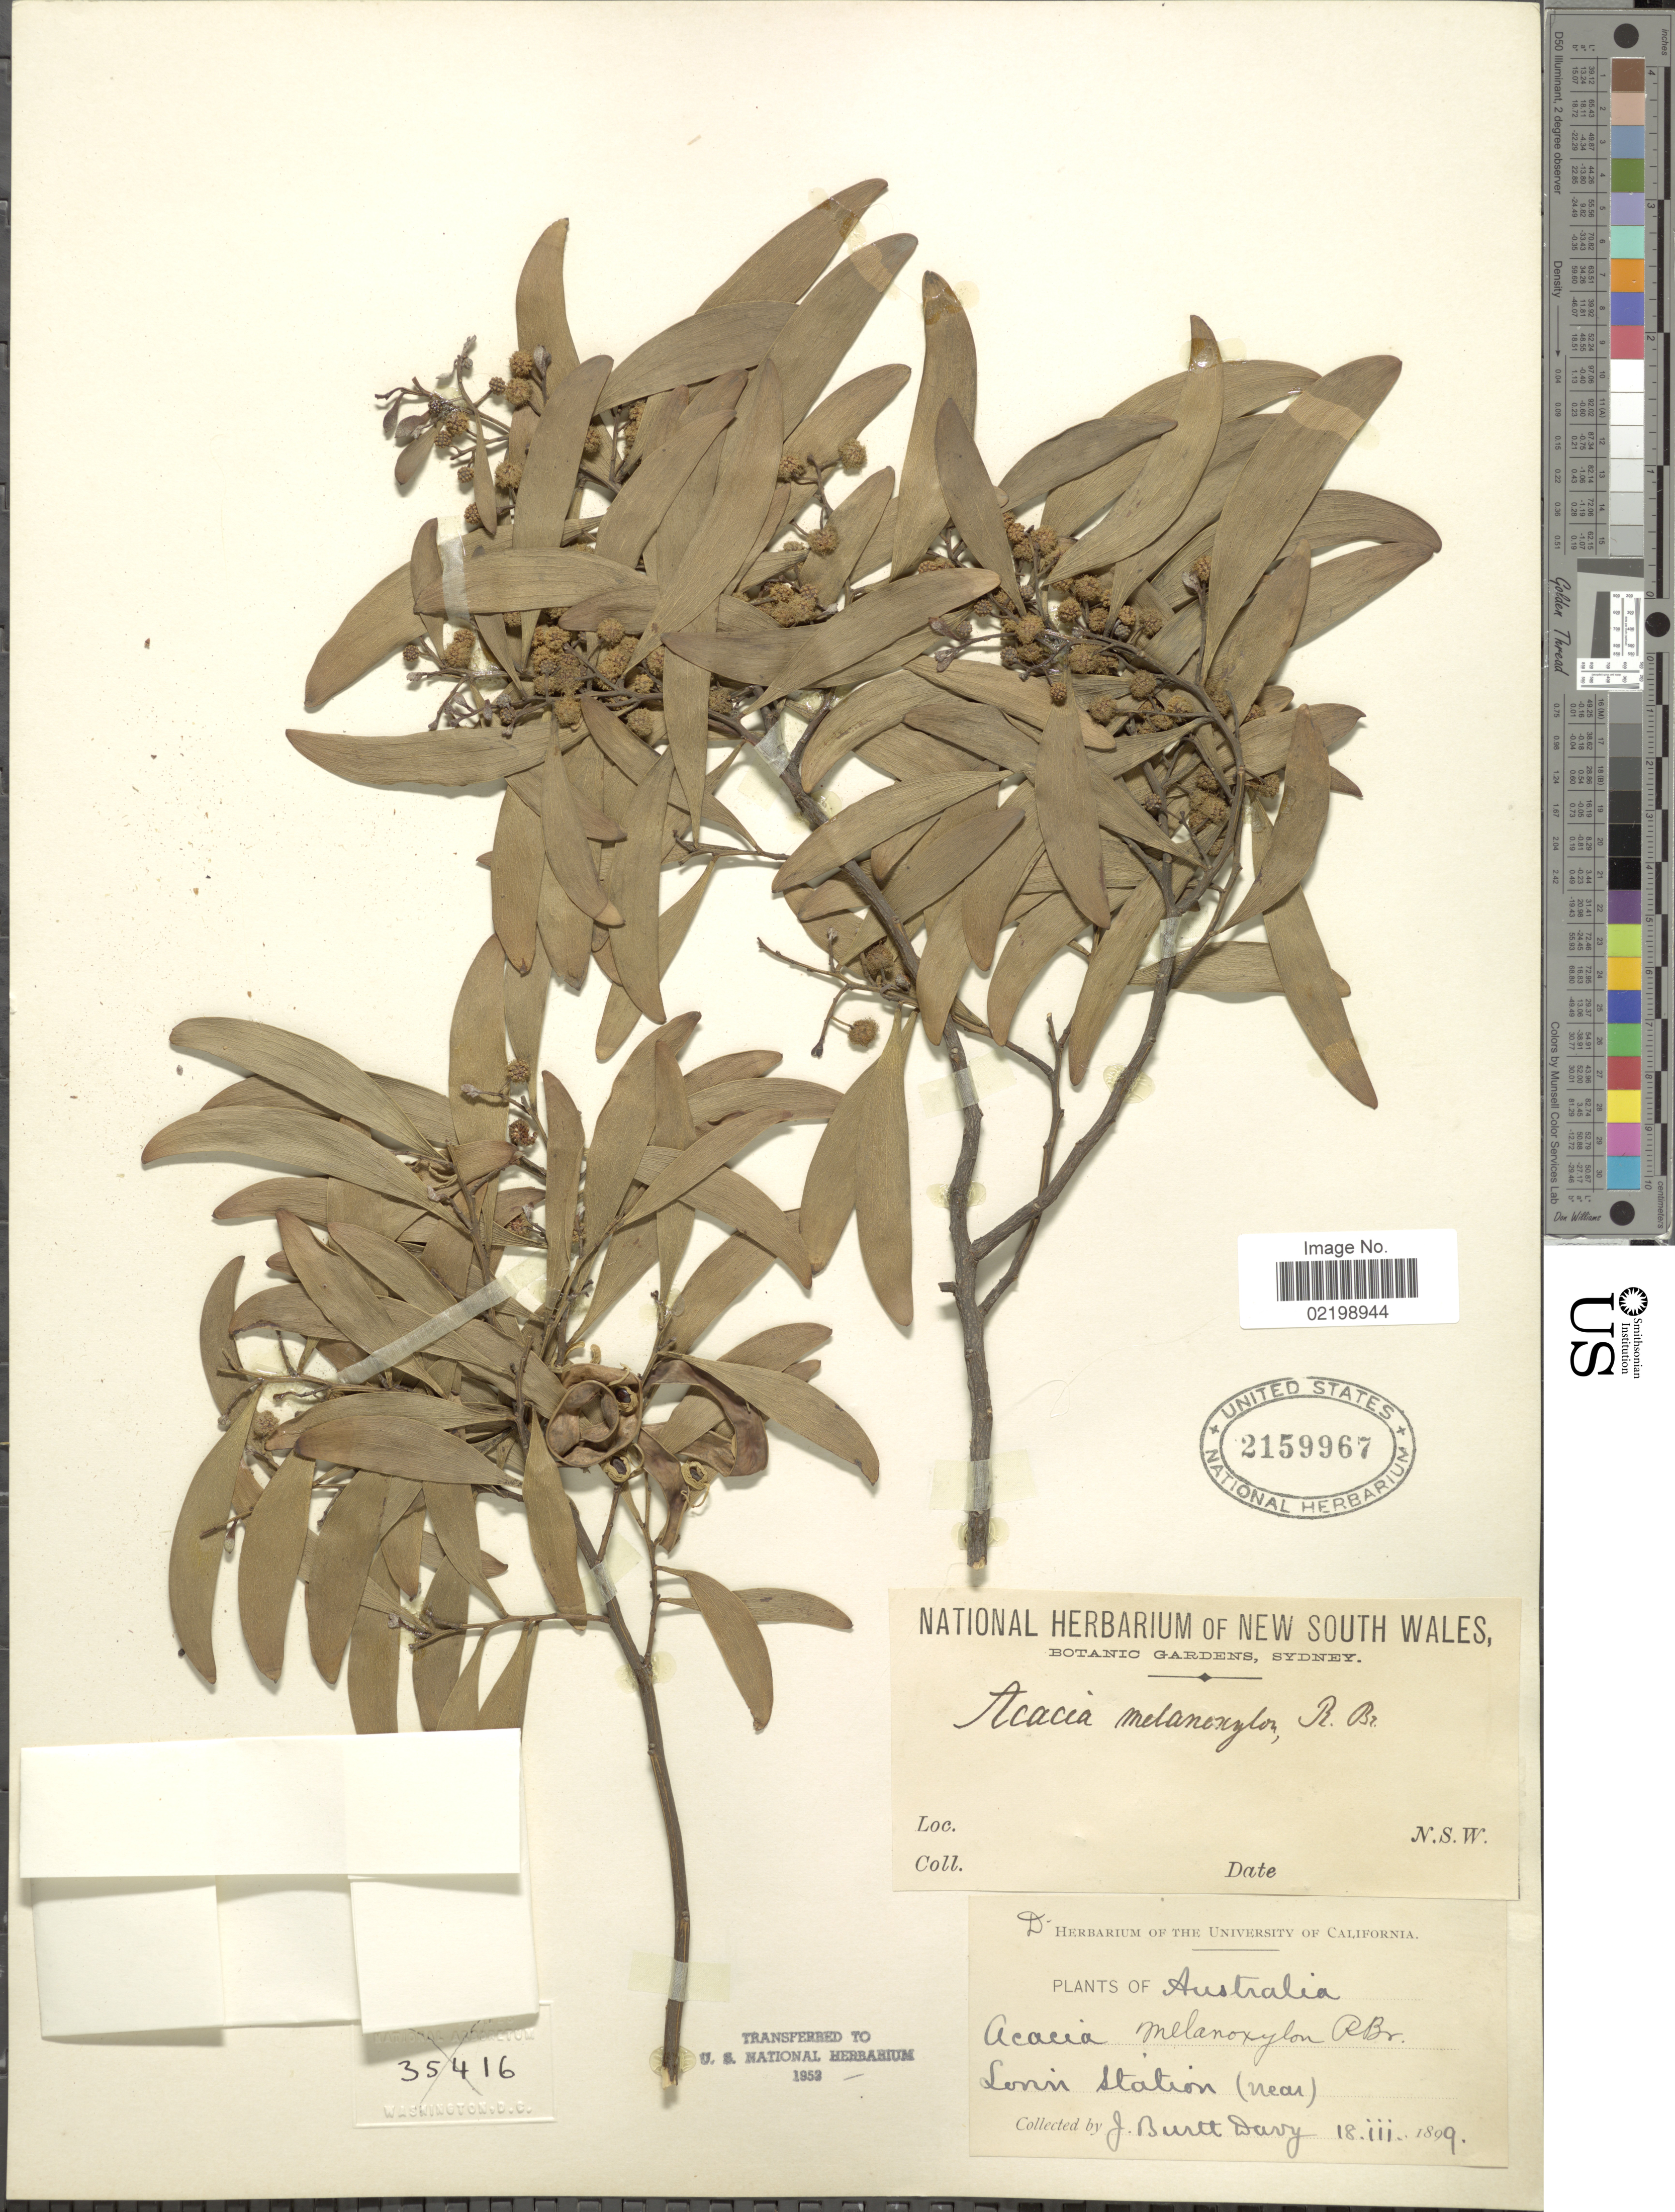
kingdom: Plantae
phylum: Tracheophyta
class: Magnoliopsida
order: Fabales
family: Fabaceae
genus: Acacia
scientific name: Acacia melanoxylon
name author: R. Br.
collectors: J. Burtt Davy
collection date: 1899-03-18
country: Australia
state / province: New South Wales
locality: N.S.W., Loni Station (near)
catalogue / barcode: US 2159967